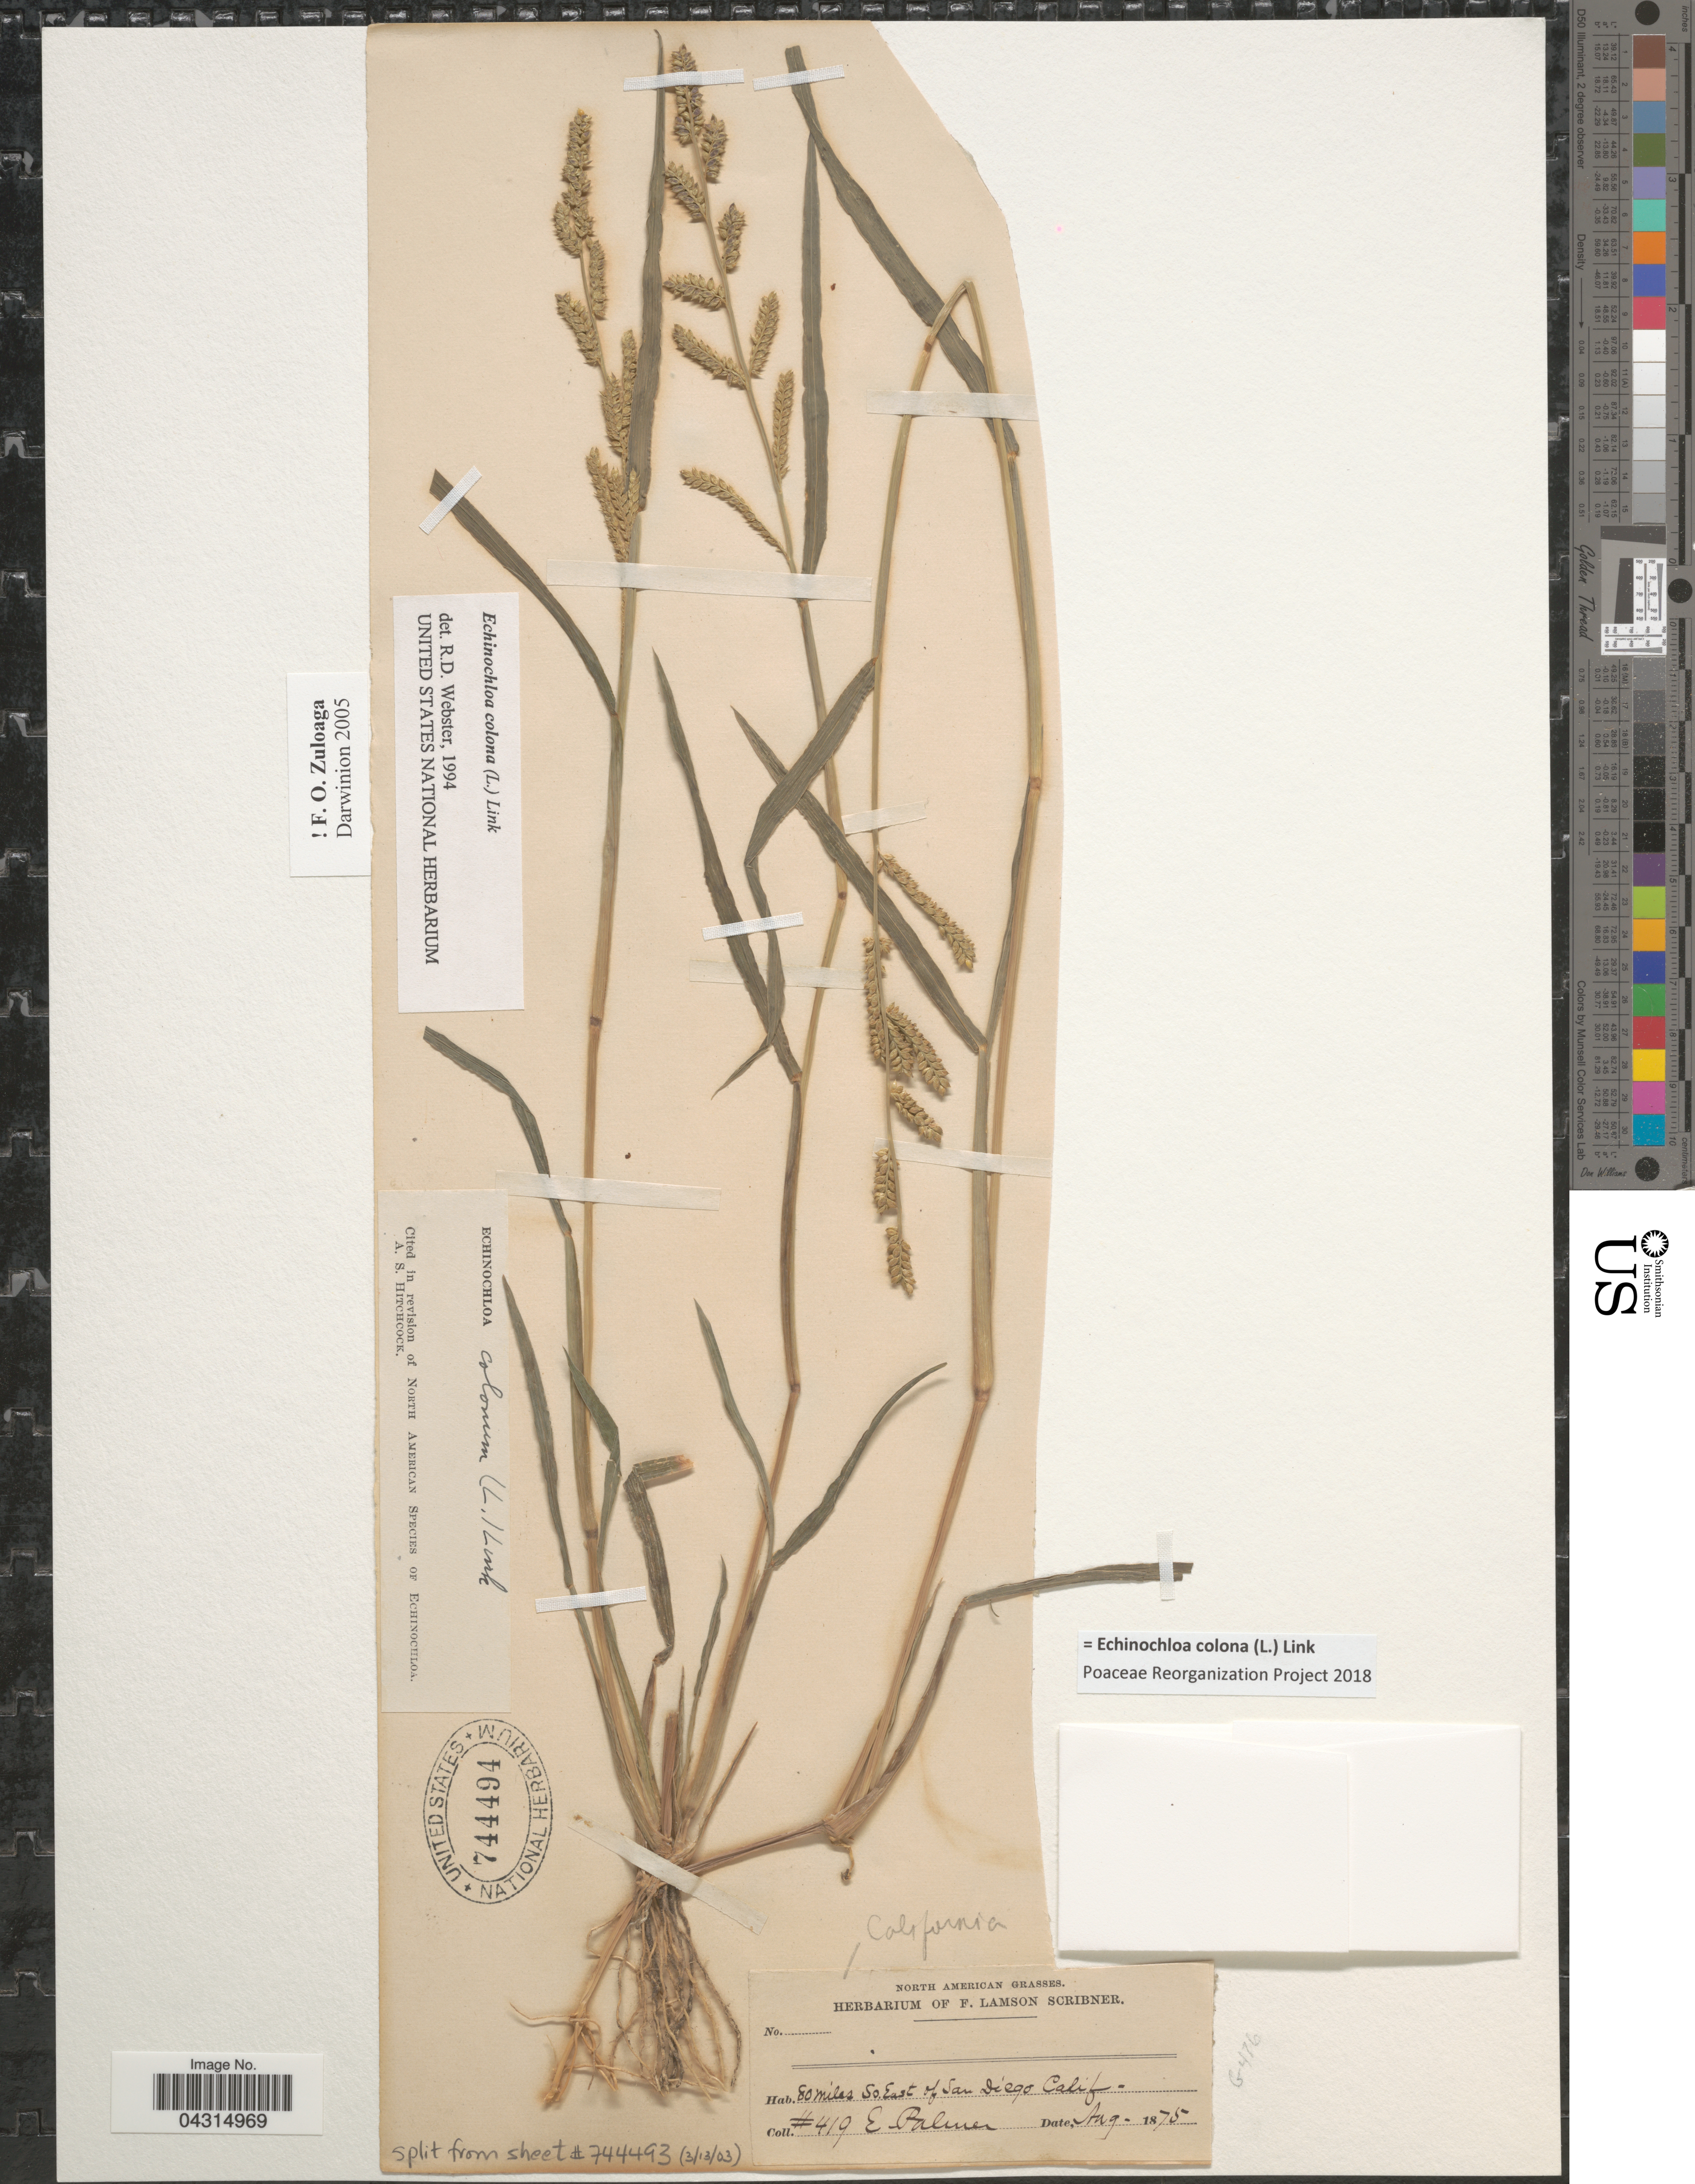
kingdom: Plantae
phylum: Tracheophyta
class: Liliopsida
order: Poales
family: Poaceae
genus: Echinochloa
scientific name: Echinochloa colona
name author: (L.) Link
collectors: E. Palmer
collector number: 419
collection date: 1875-08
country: United States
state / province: California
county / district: San Diego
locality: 80 miles So. East of San Diego.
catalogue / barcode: US 744494